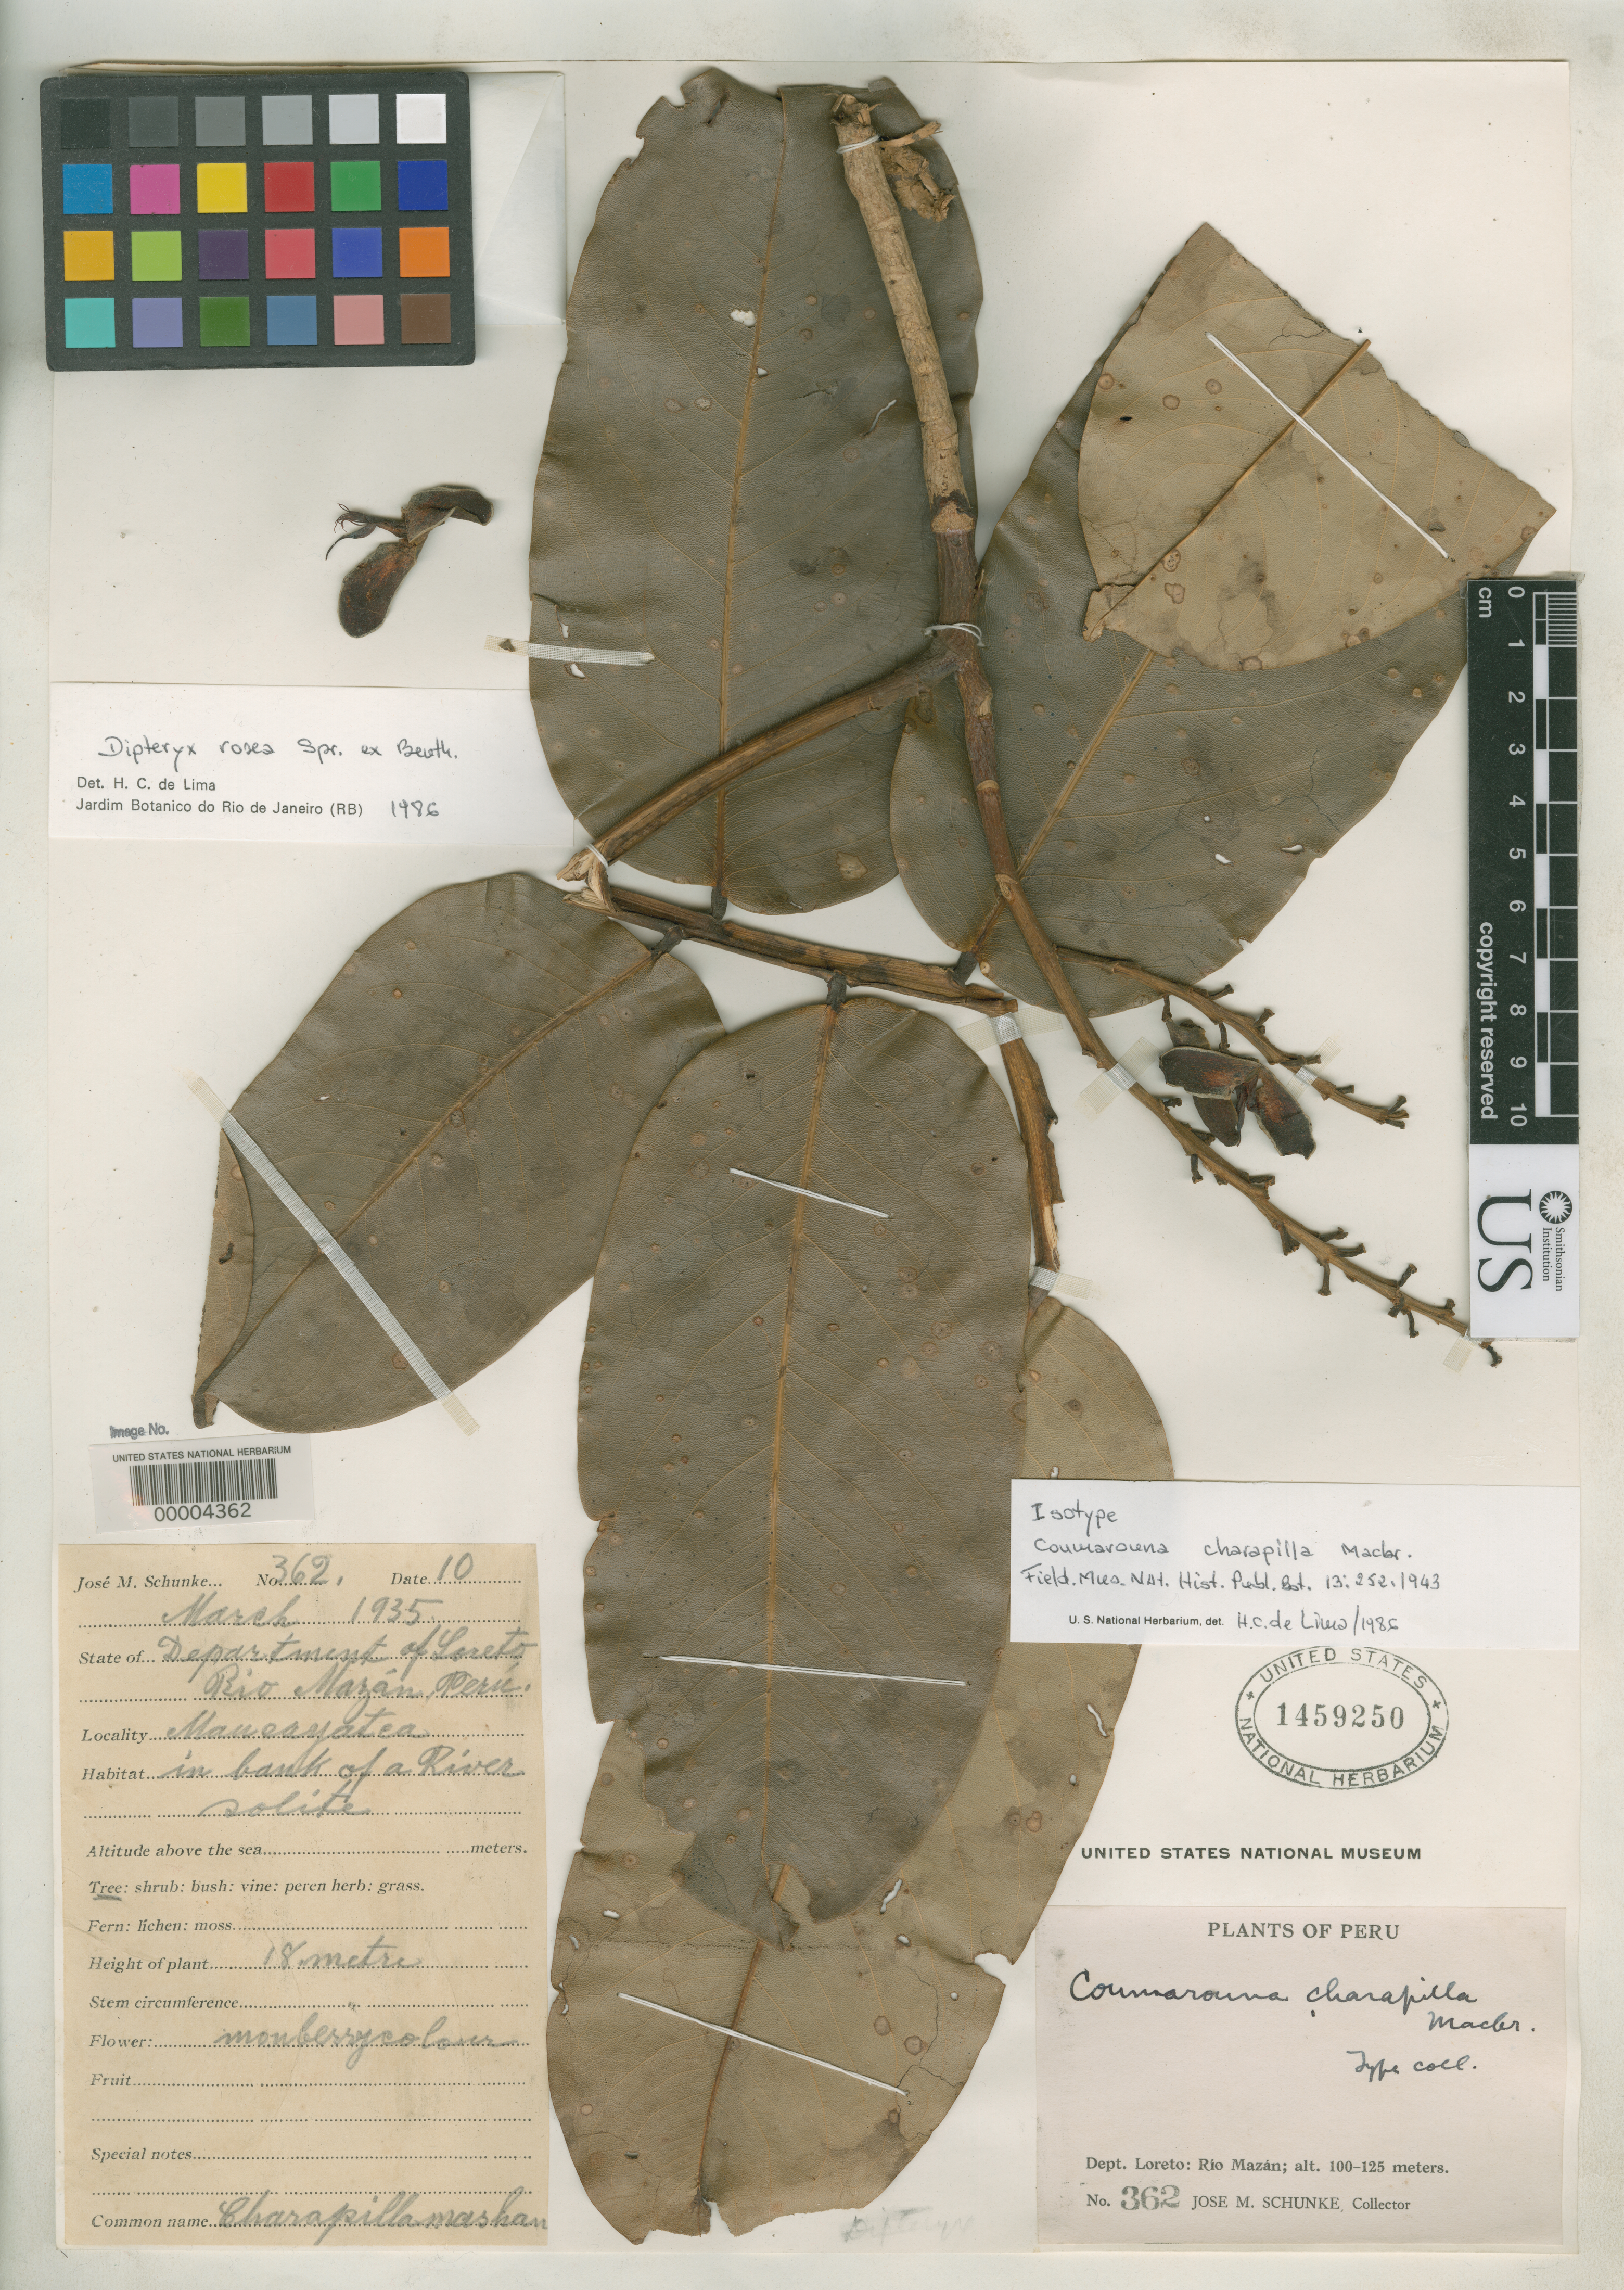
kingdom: Plantae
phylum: Tracheophyta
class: Magnoliopsida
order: Fabales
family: Fabaceae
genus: Coumarouna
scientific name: Coumarouna charapilla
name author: J.F. Macbr.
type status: Isotype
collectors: J. M. Schunke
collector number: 362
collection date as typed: Mar 1935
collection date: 1935-03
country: Peru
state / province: Loreto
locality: Rio Mazan, Mancayatca.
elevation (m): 100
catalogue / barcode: US 1459250